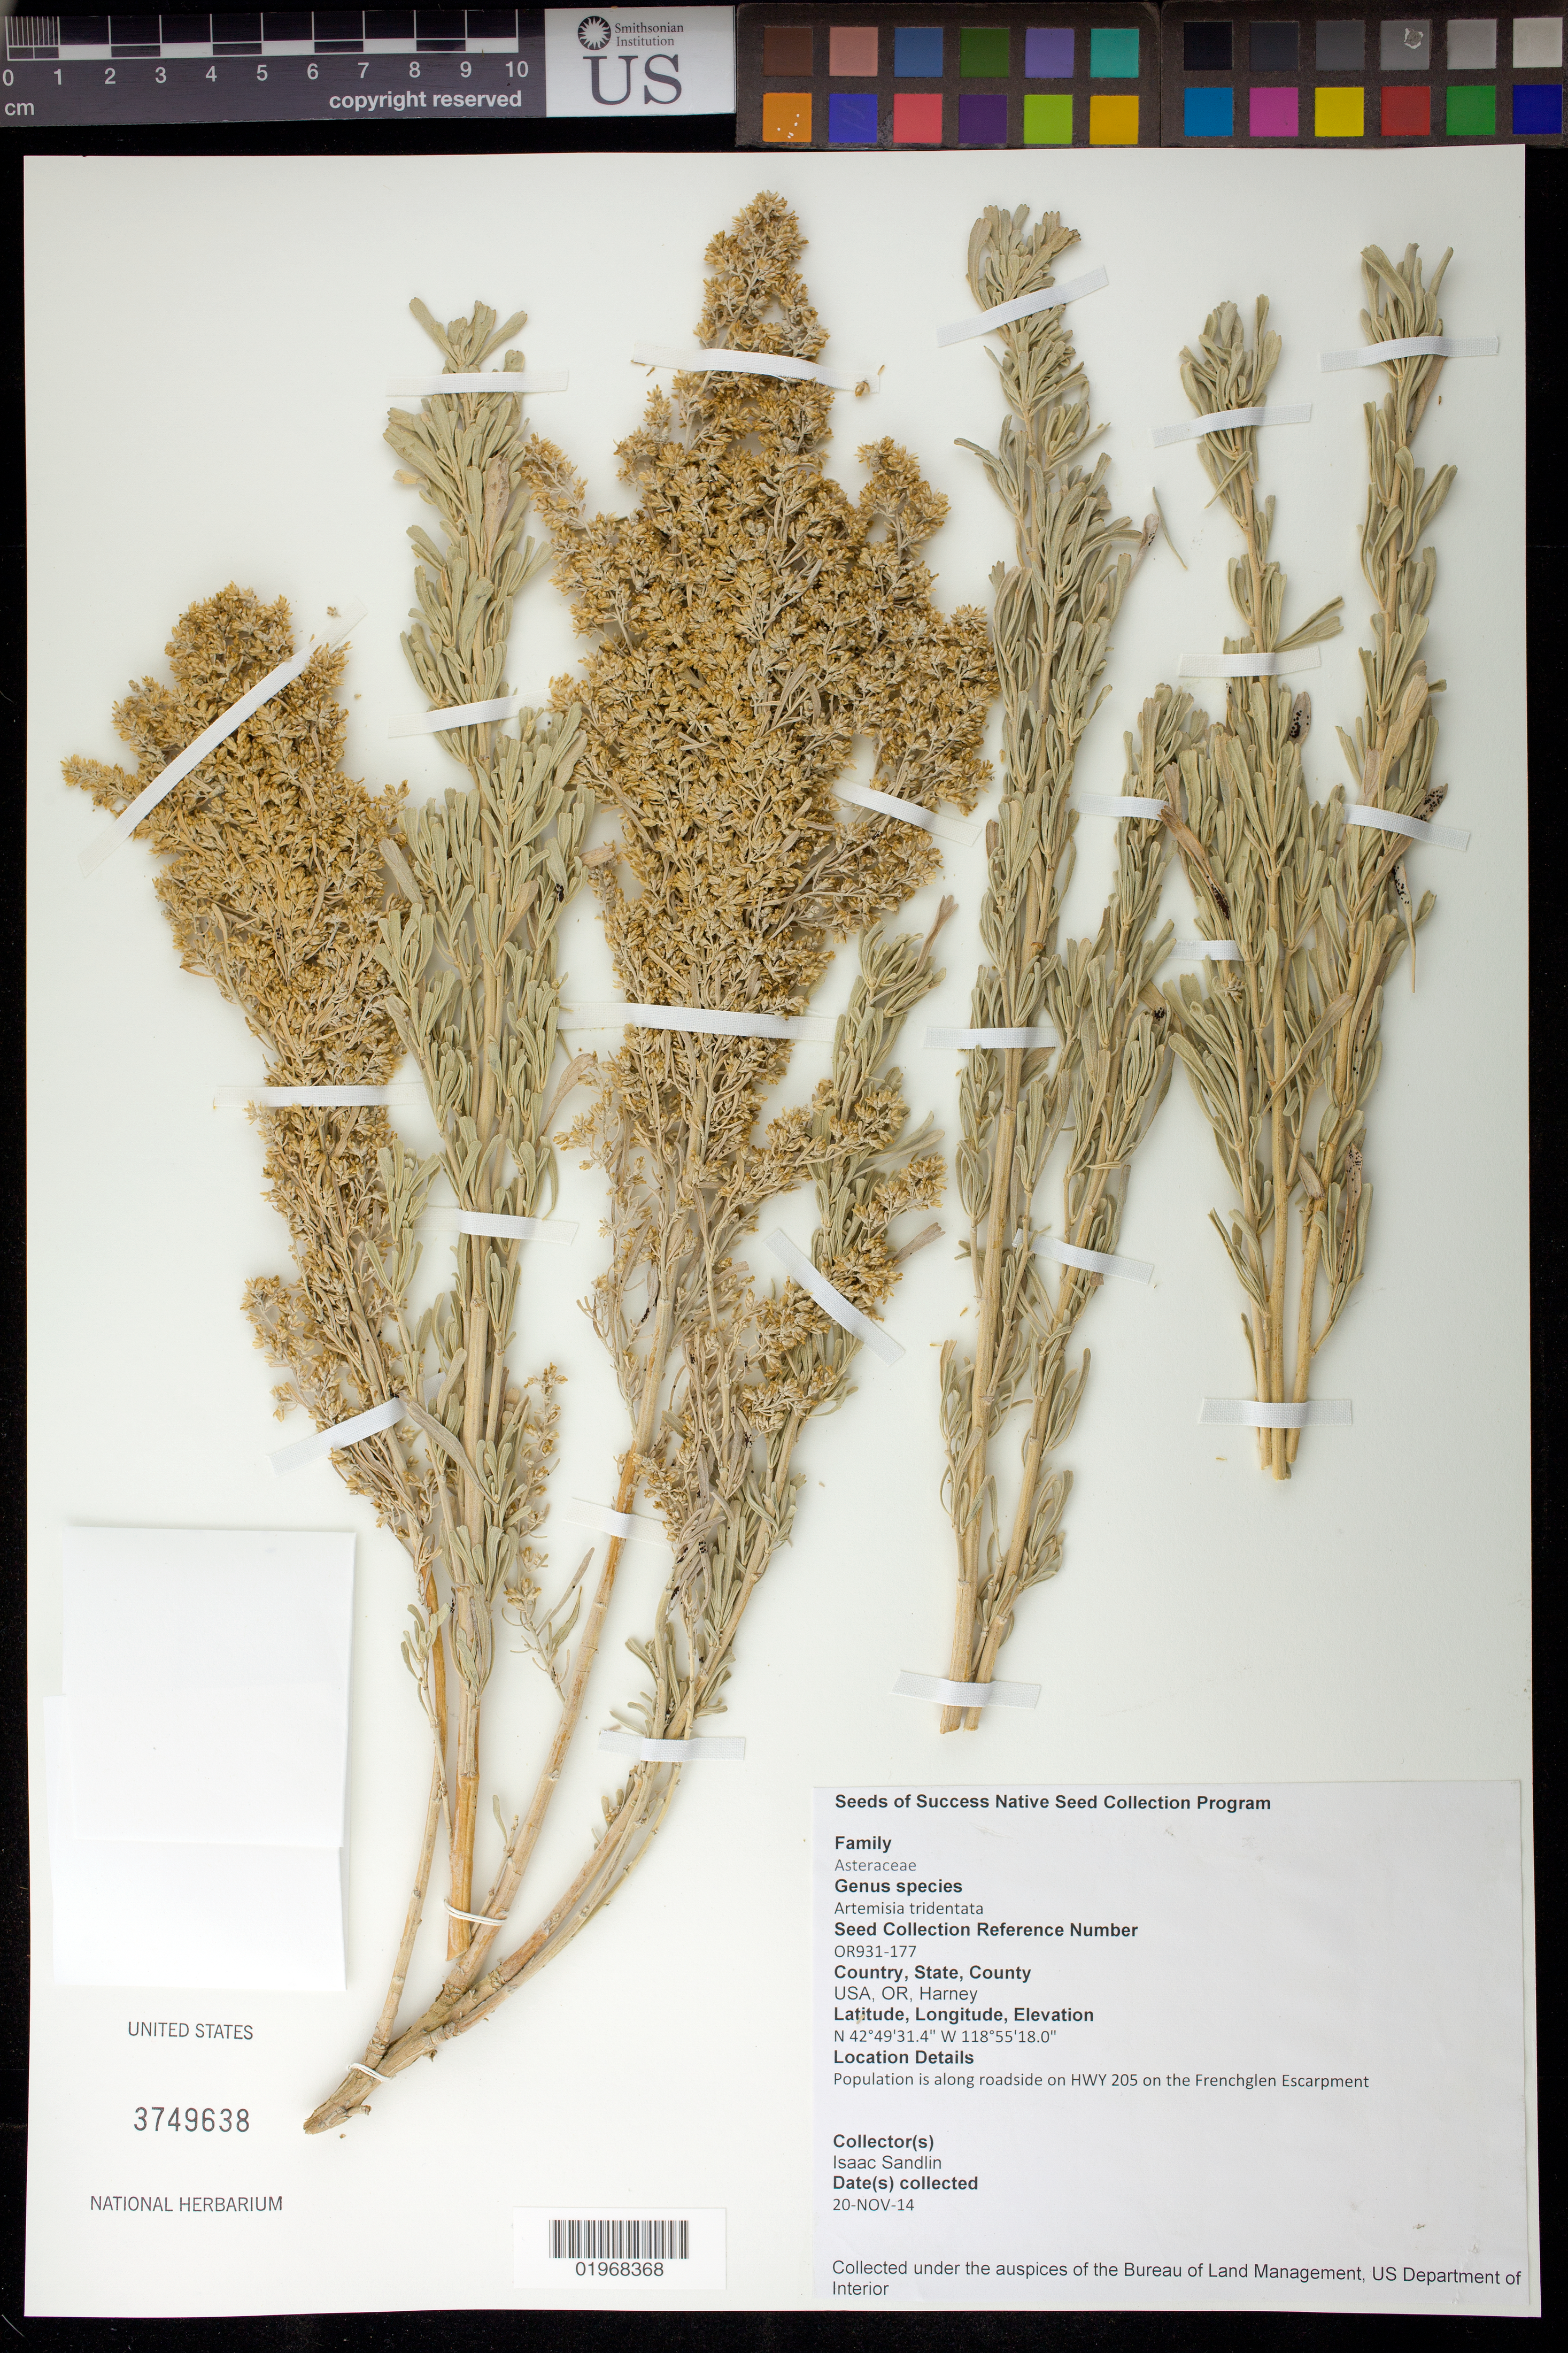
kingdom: Plantae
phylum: Tracheophyta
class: Magnoliopsida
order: Asterales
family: Asteraceae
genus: Artemisia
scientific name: Artemisia tridentata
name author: Nutt.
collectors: I. Sandlin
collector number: OR931-177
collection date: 2014-11-20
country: United States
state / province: Oregon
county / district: Harney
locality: Steens Mountain Cooperative Management and Protection Area. Along roadside on Hwy 205 on the Frenchglen Escarpment.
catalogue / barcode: US 3749638